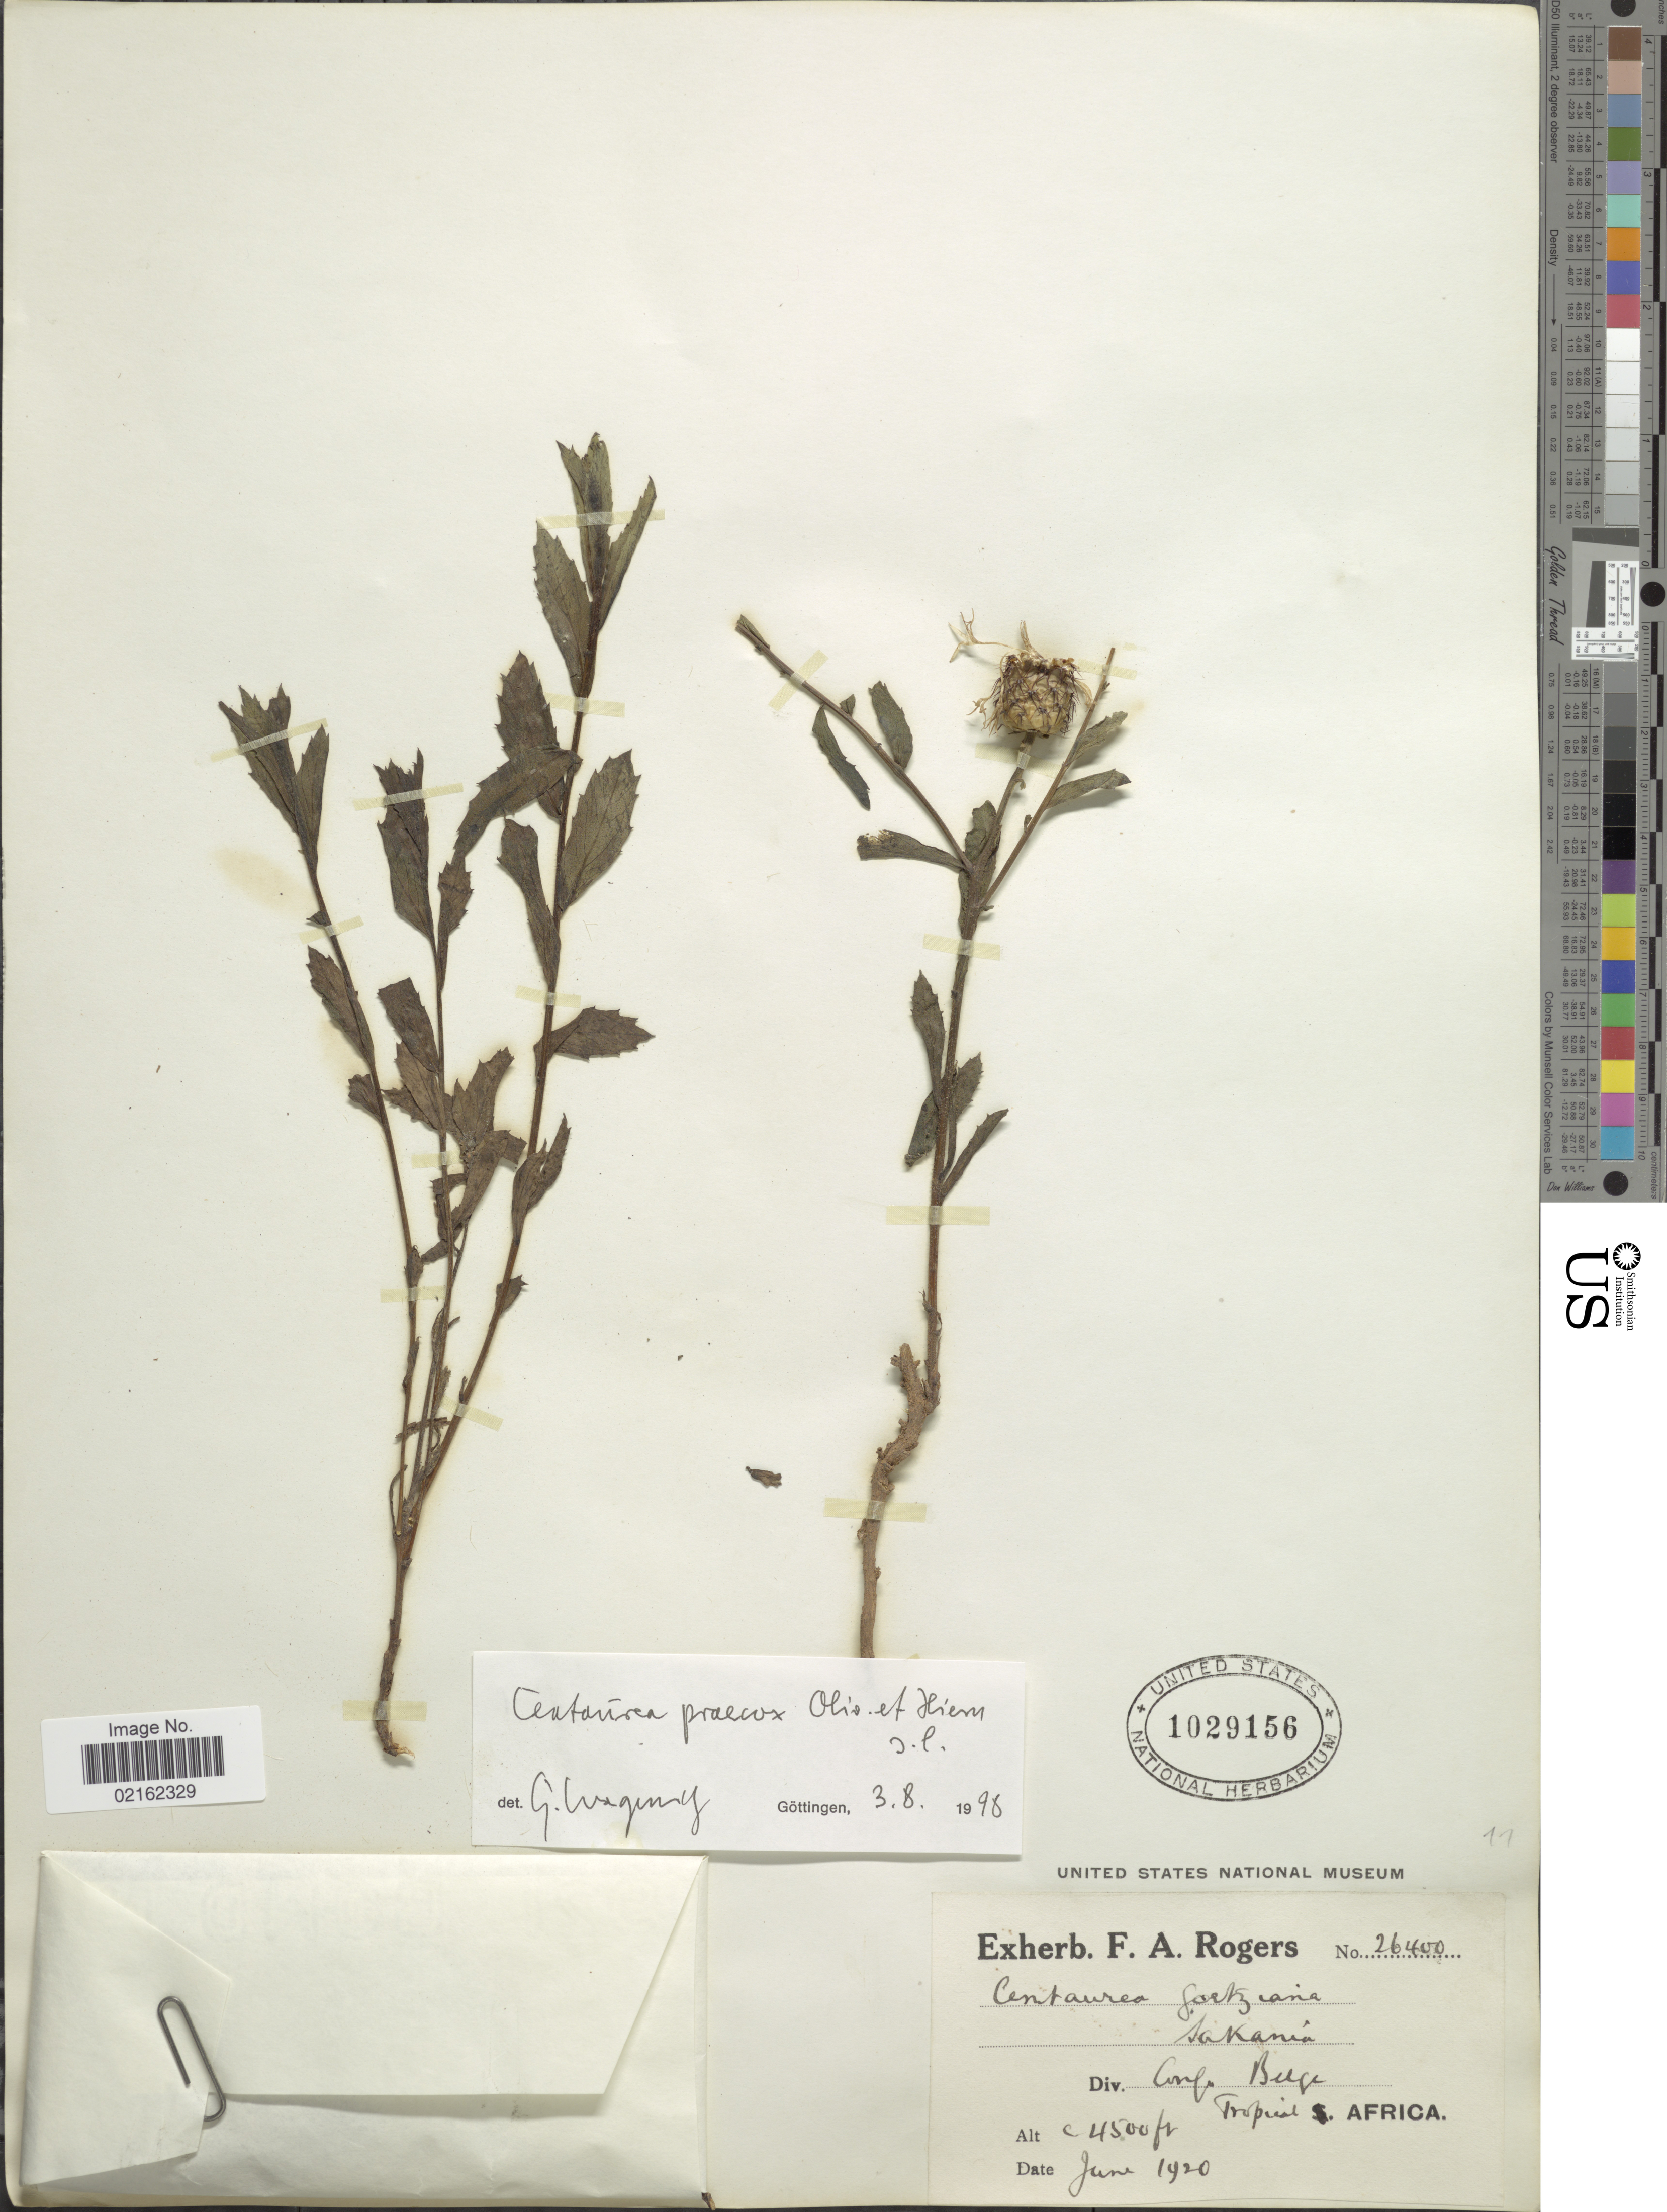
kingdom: Plantae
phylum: Tracheophyta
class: Magnoliopsida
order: Asterales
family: Asteraceae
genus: Centaurea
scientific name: Centaurea praecox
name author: Oliv. & Hiern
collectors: ex herb. F. A. Rogers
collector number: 26400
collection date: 1920-06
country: Congo, Democratic Republic of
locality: Div. Congo Belge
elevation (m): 1372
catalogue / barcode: US 1029156